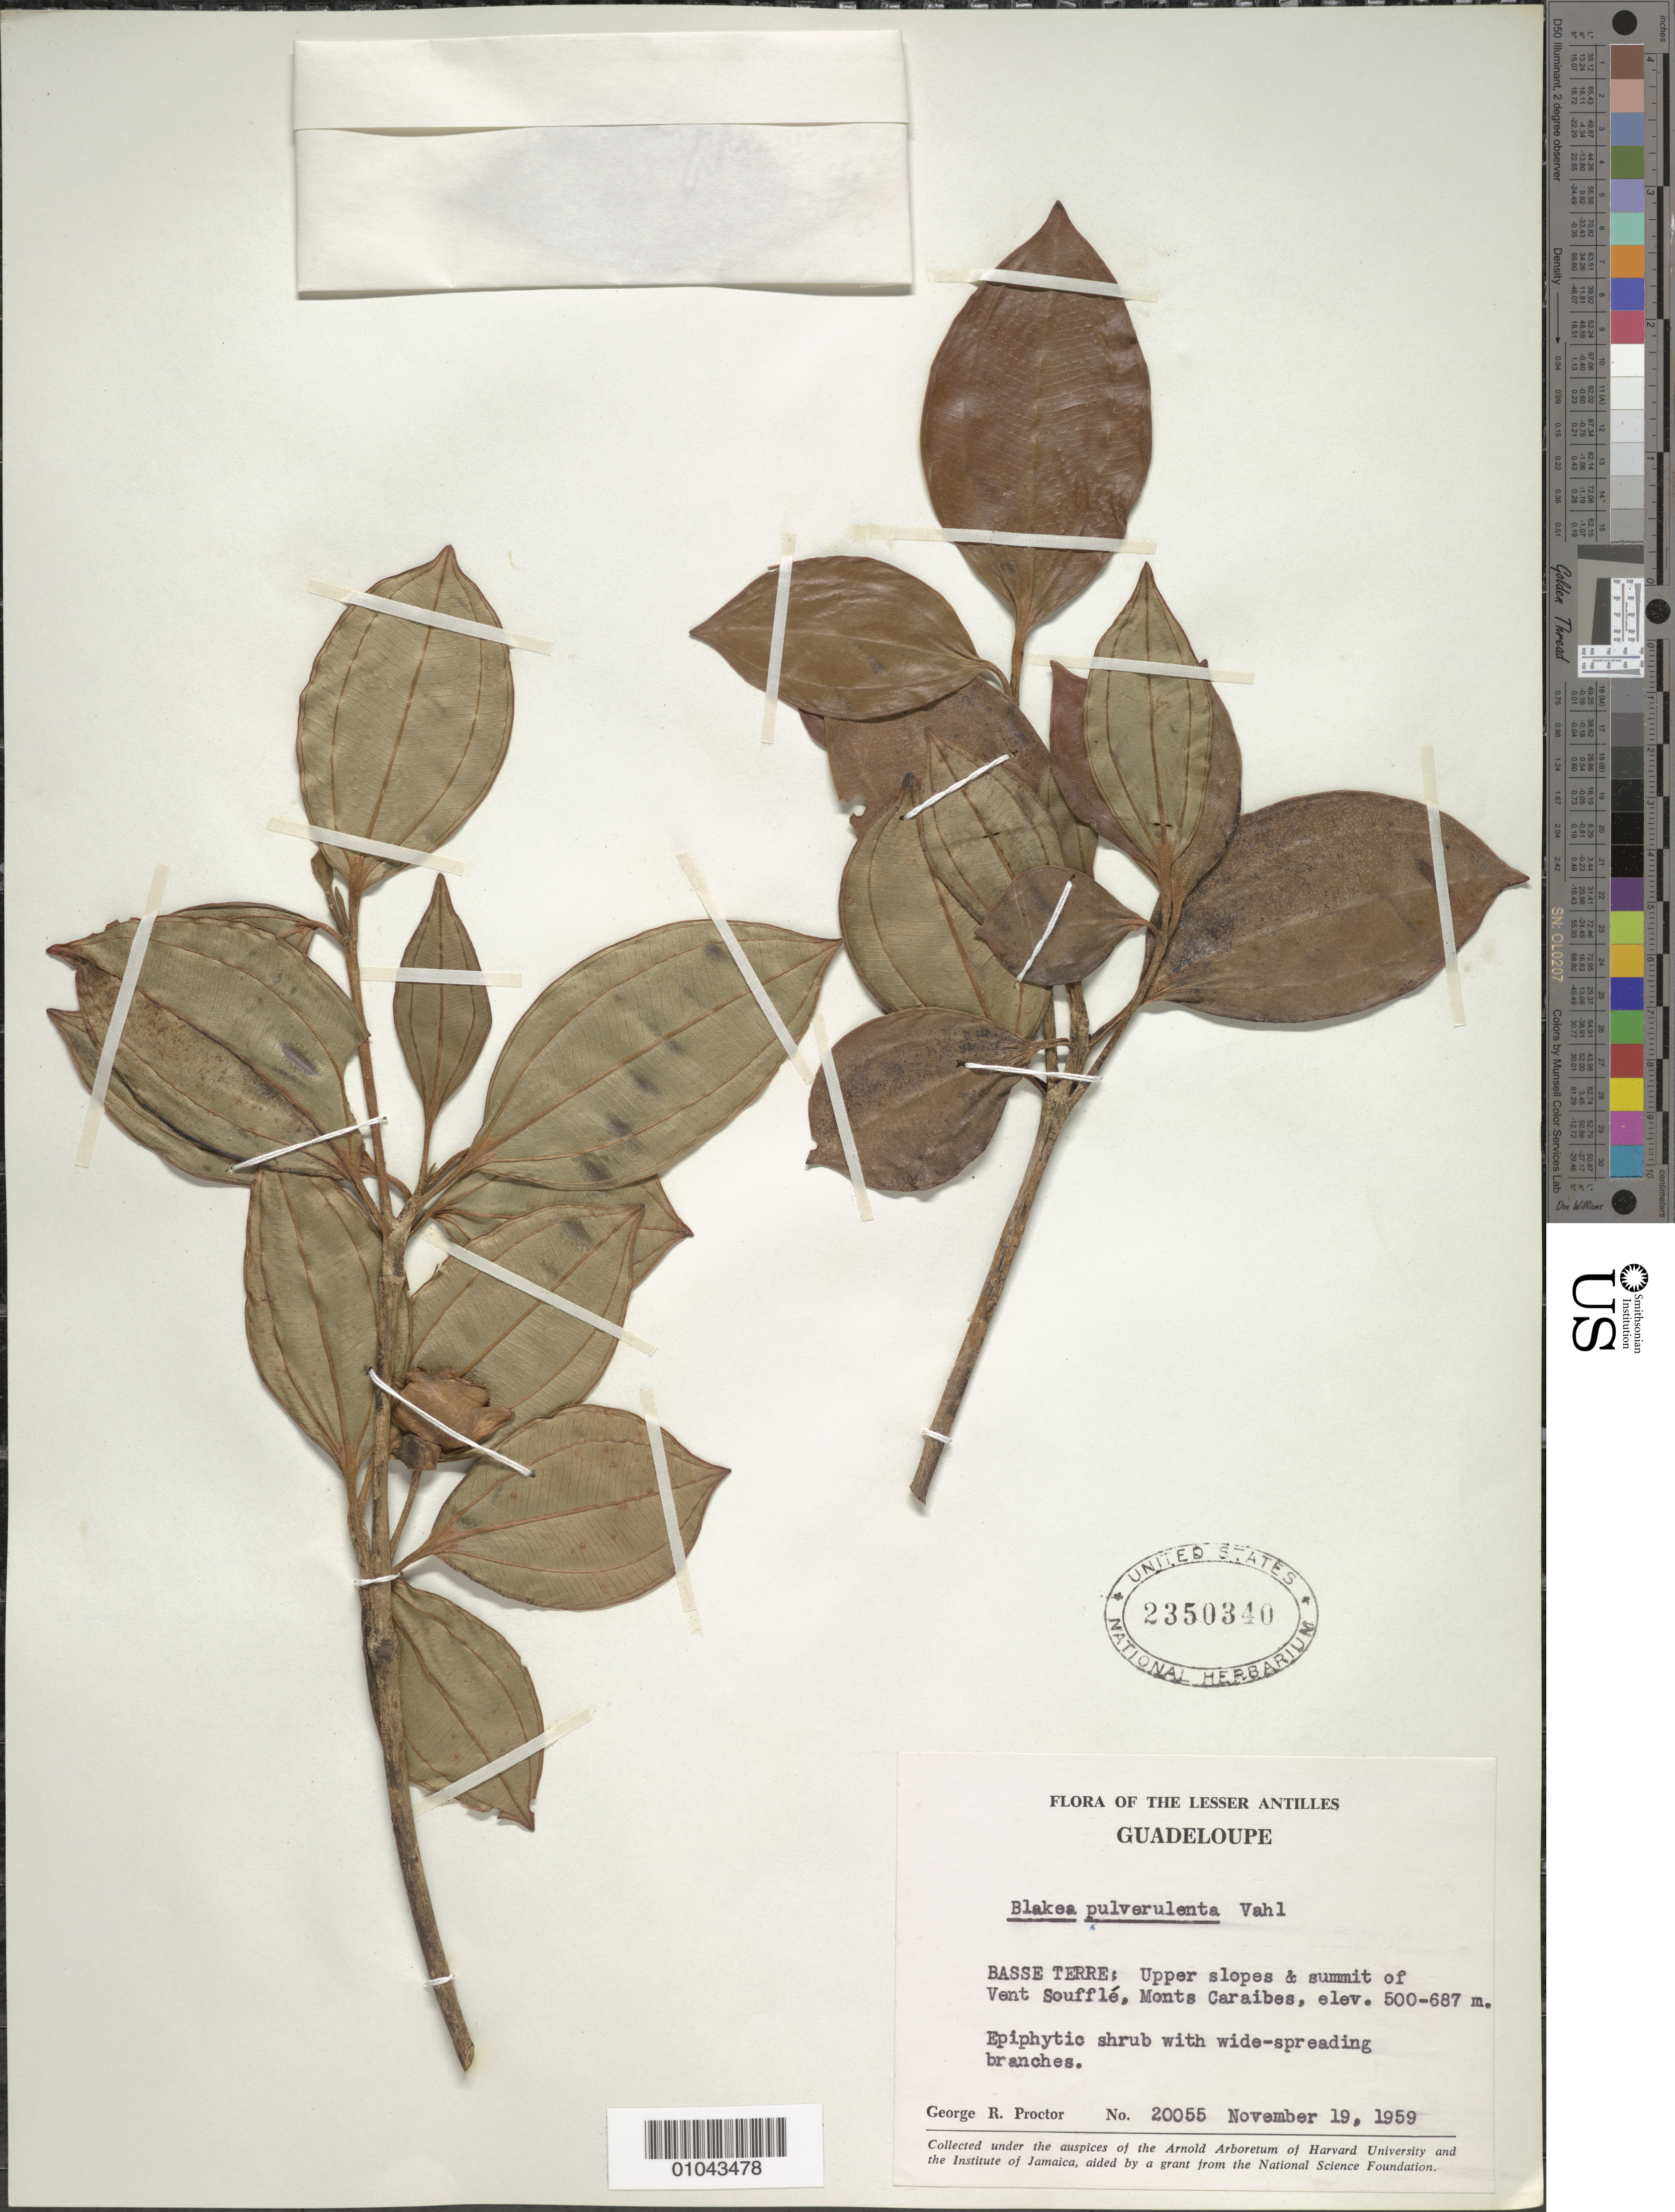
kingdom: Plantae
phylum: Tracheophyta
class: Magnoliopsida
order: Myrtales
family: Melastomataceae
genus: Blakea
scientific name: Blakea pulverulenta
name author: Vahl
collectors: G. R. Proctor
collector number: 20055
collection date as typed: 19 Nov 1959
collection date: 1959-11-19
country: Guadeloupe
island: Basse Terre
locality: Monts Caraibes, Vent Soufflé, upper slopes and summit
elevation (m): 500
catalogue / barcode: US 2350340